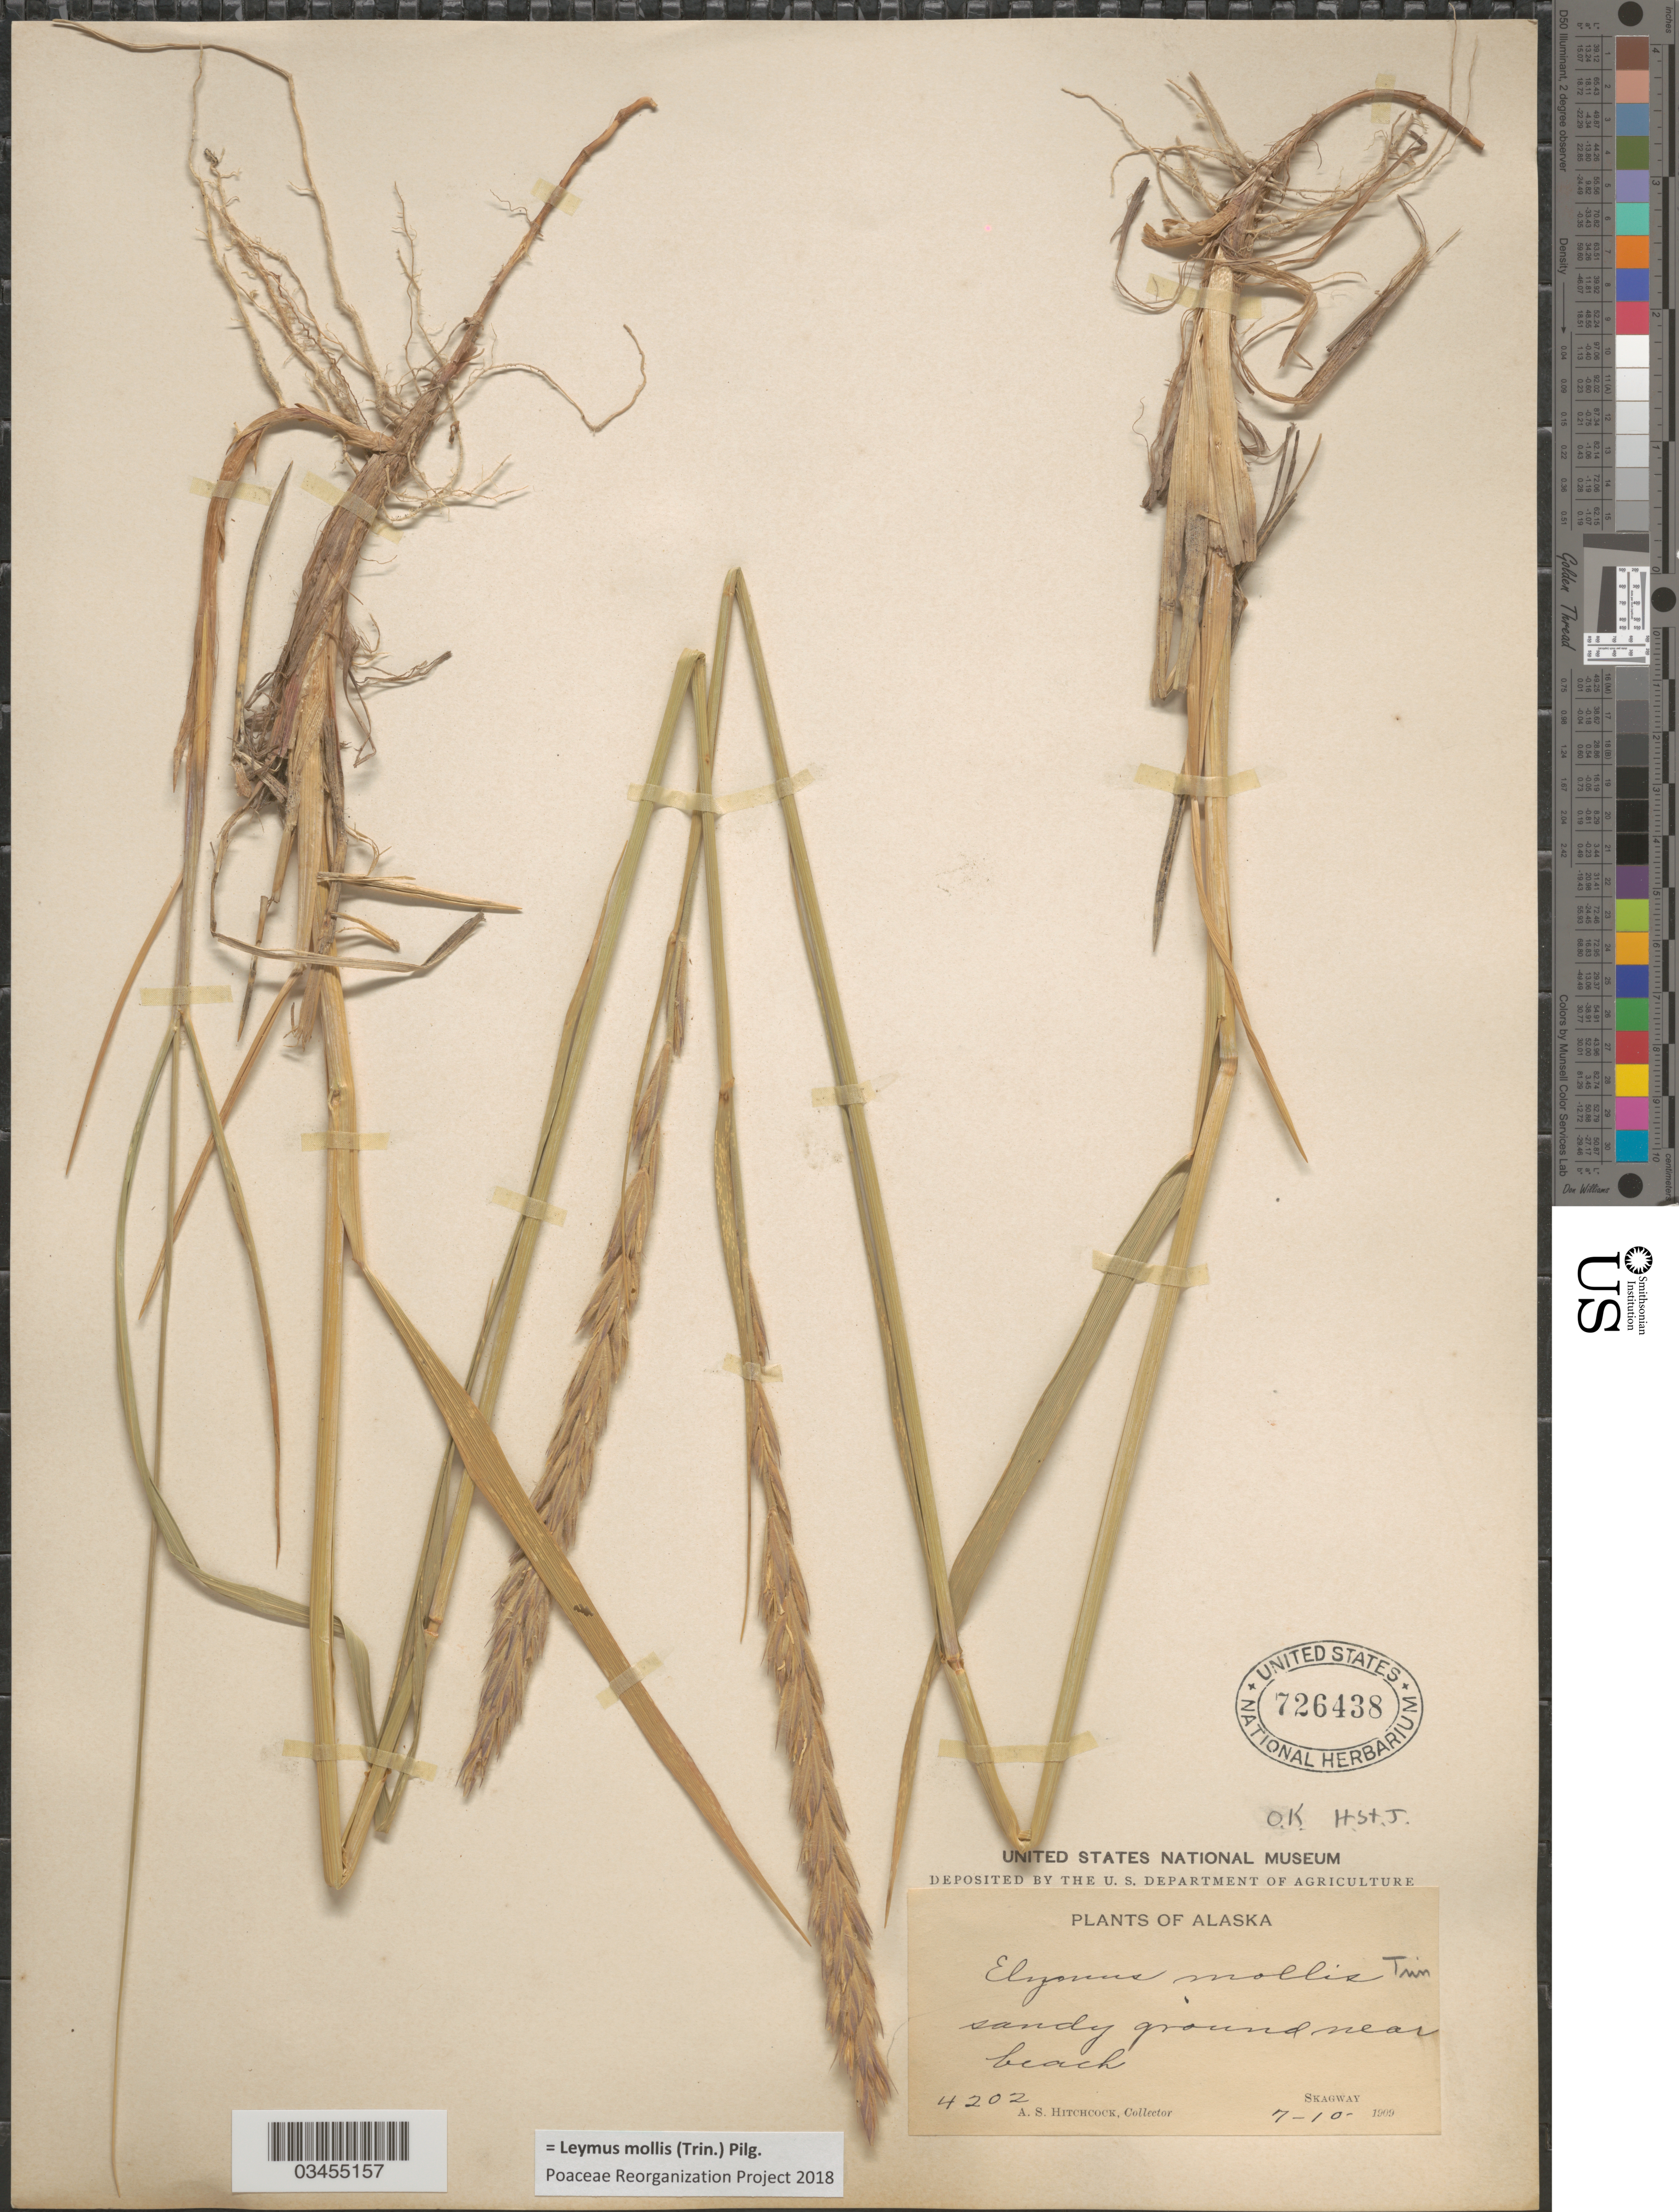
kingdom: Plantae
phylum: Tracheophyta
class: Liliopsida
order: Poales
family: Poaceae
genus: Leymus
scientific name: Leymus mollis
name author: (Trin.) Pilg.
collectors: A. S. Hitchcock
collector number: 4202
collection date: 1909-07-10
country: United States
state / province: Alaska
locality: Skagway.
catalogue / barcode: US 726438